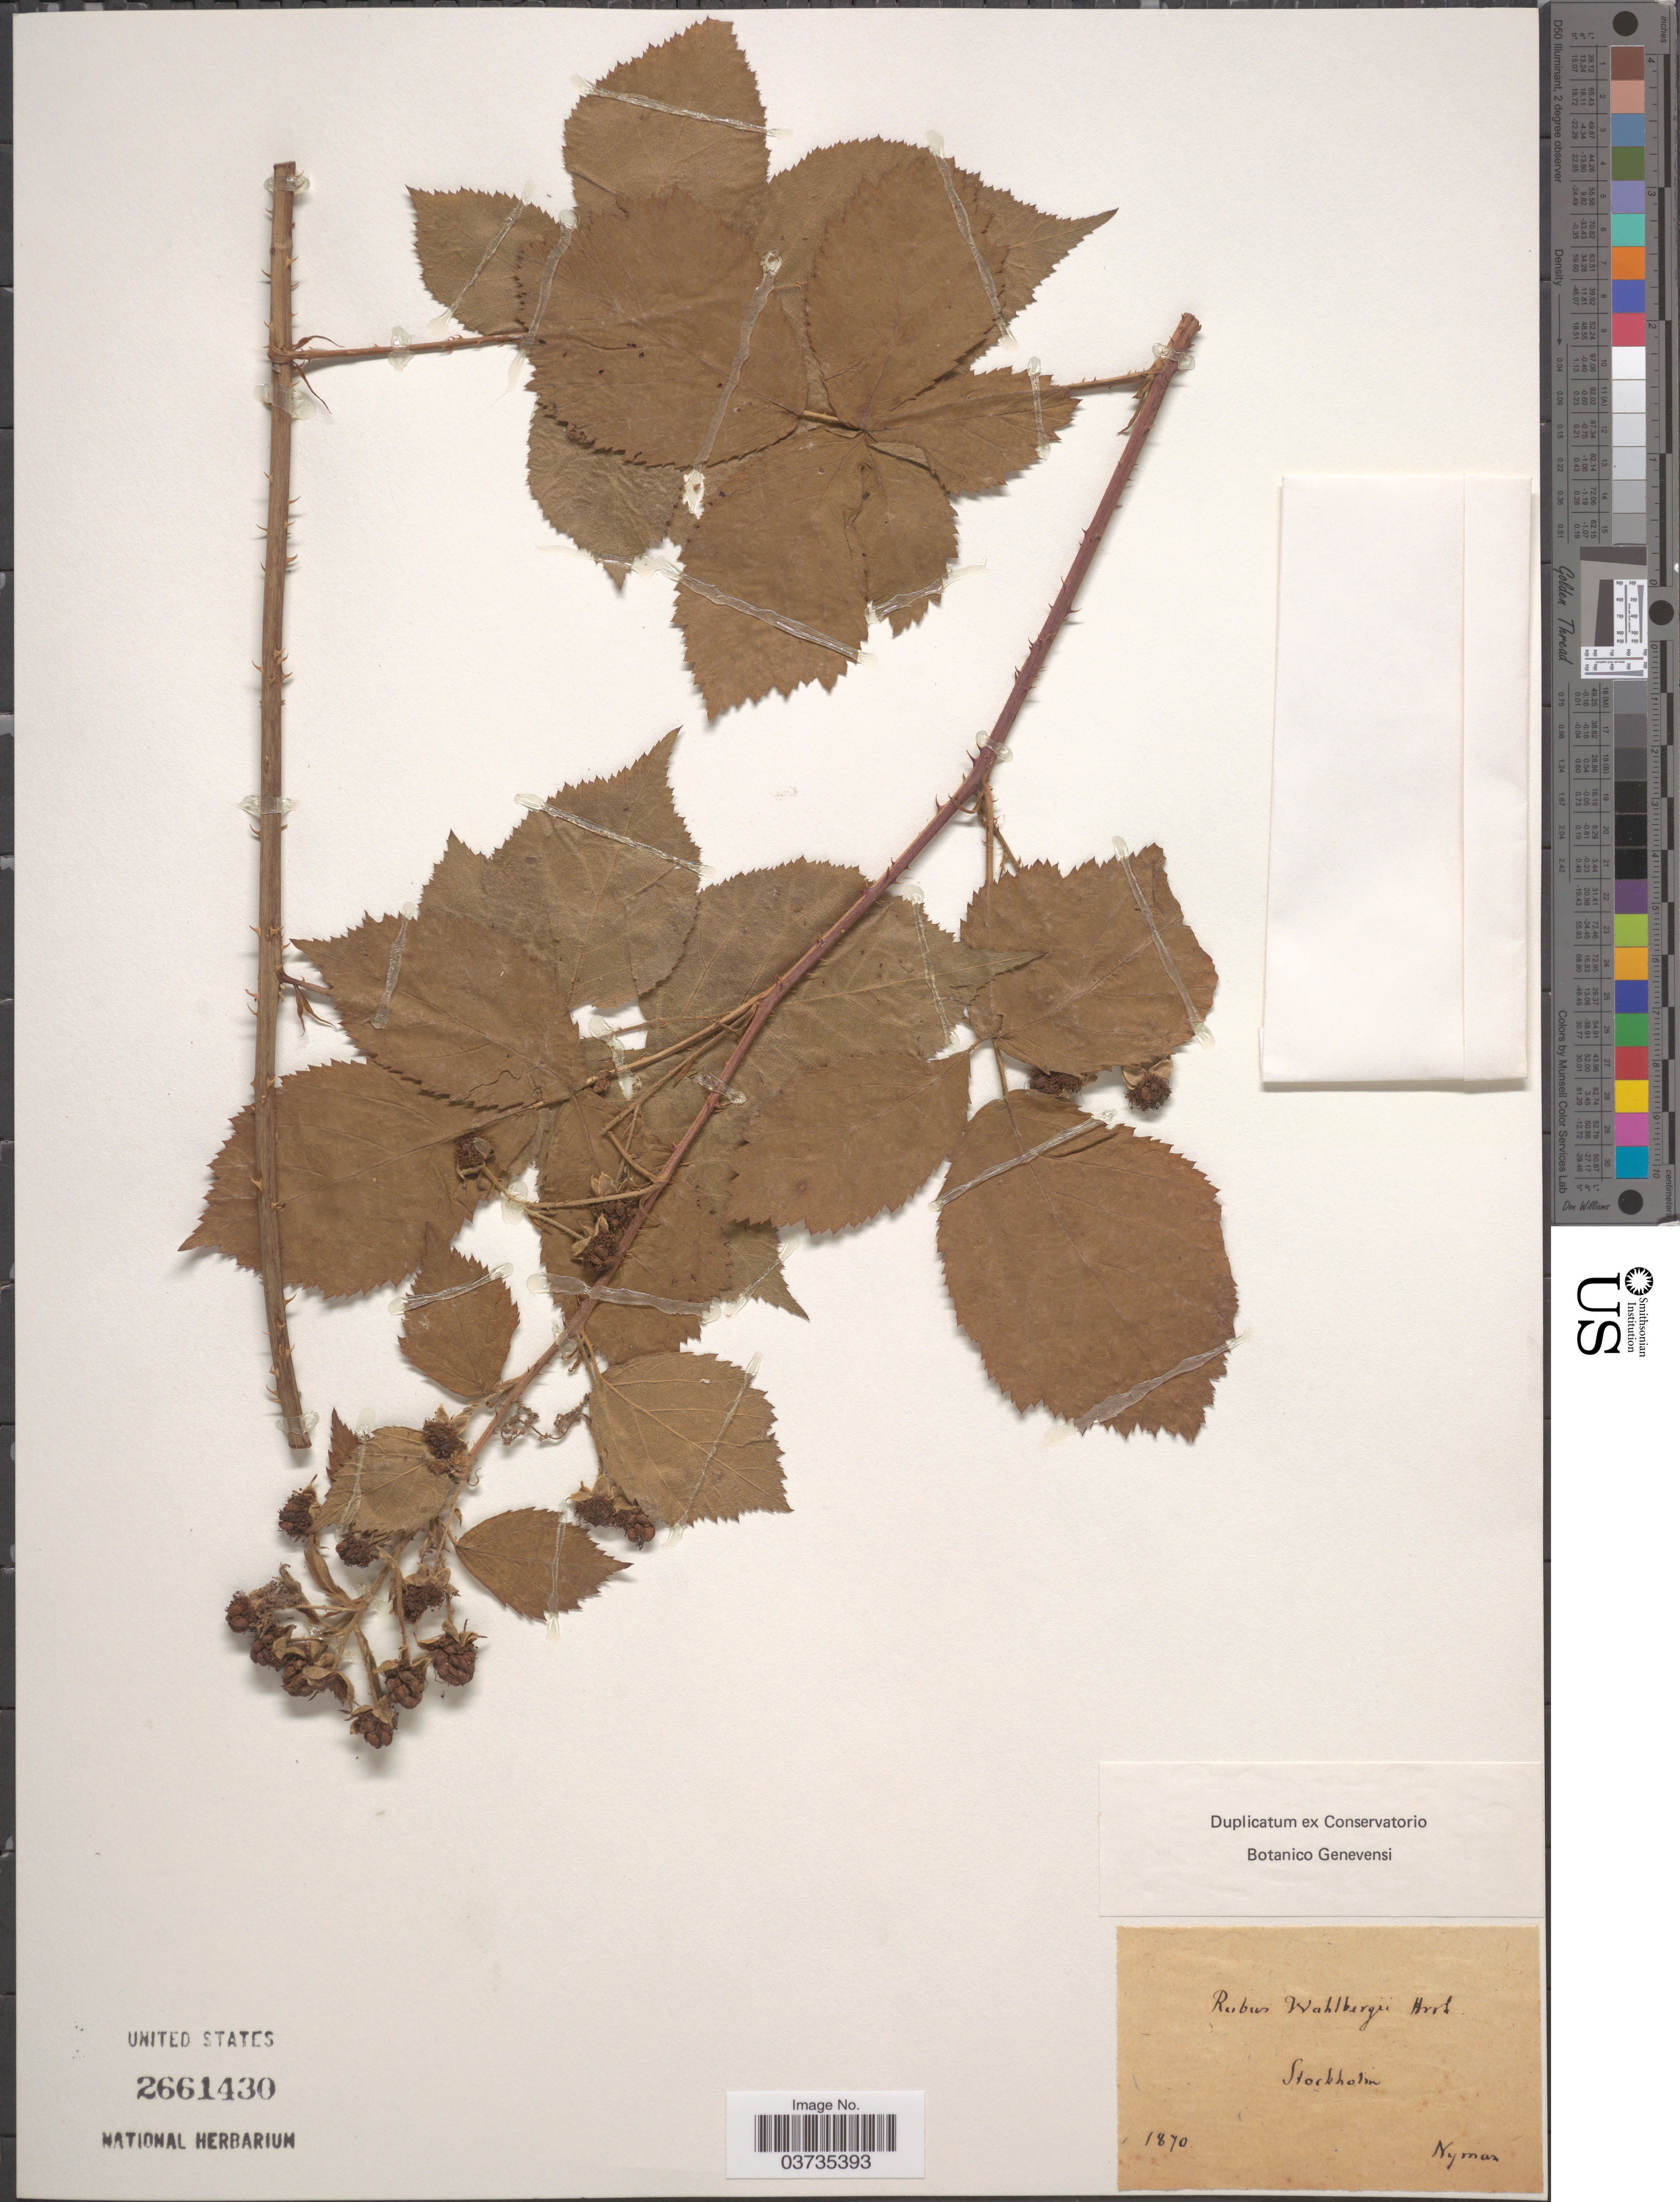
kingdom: Plantae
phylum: Tracheophyta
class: Magnoliopsida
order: Rosales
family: Rosaceae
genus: Rubus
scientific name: Rubus wahlbergii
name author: Arrh.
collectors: Nyman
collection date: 1870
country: Sweden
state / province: Stockholm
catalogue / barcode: US 2661430